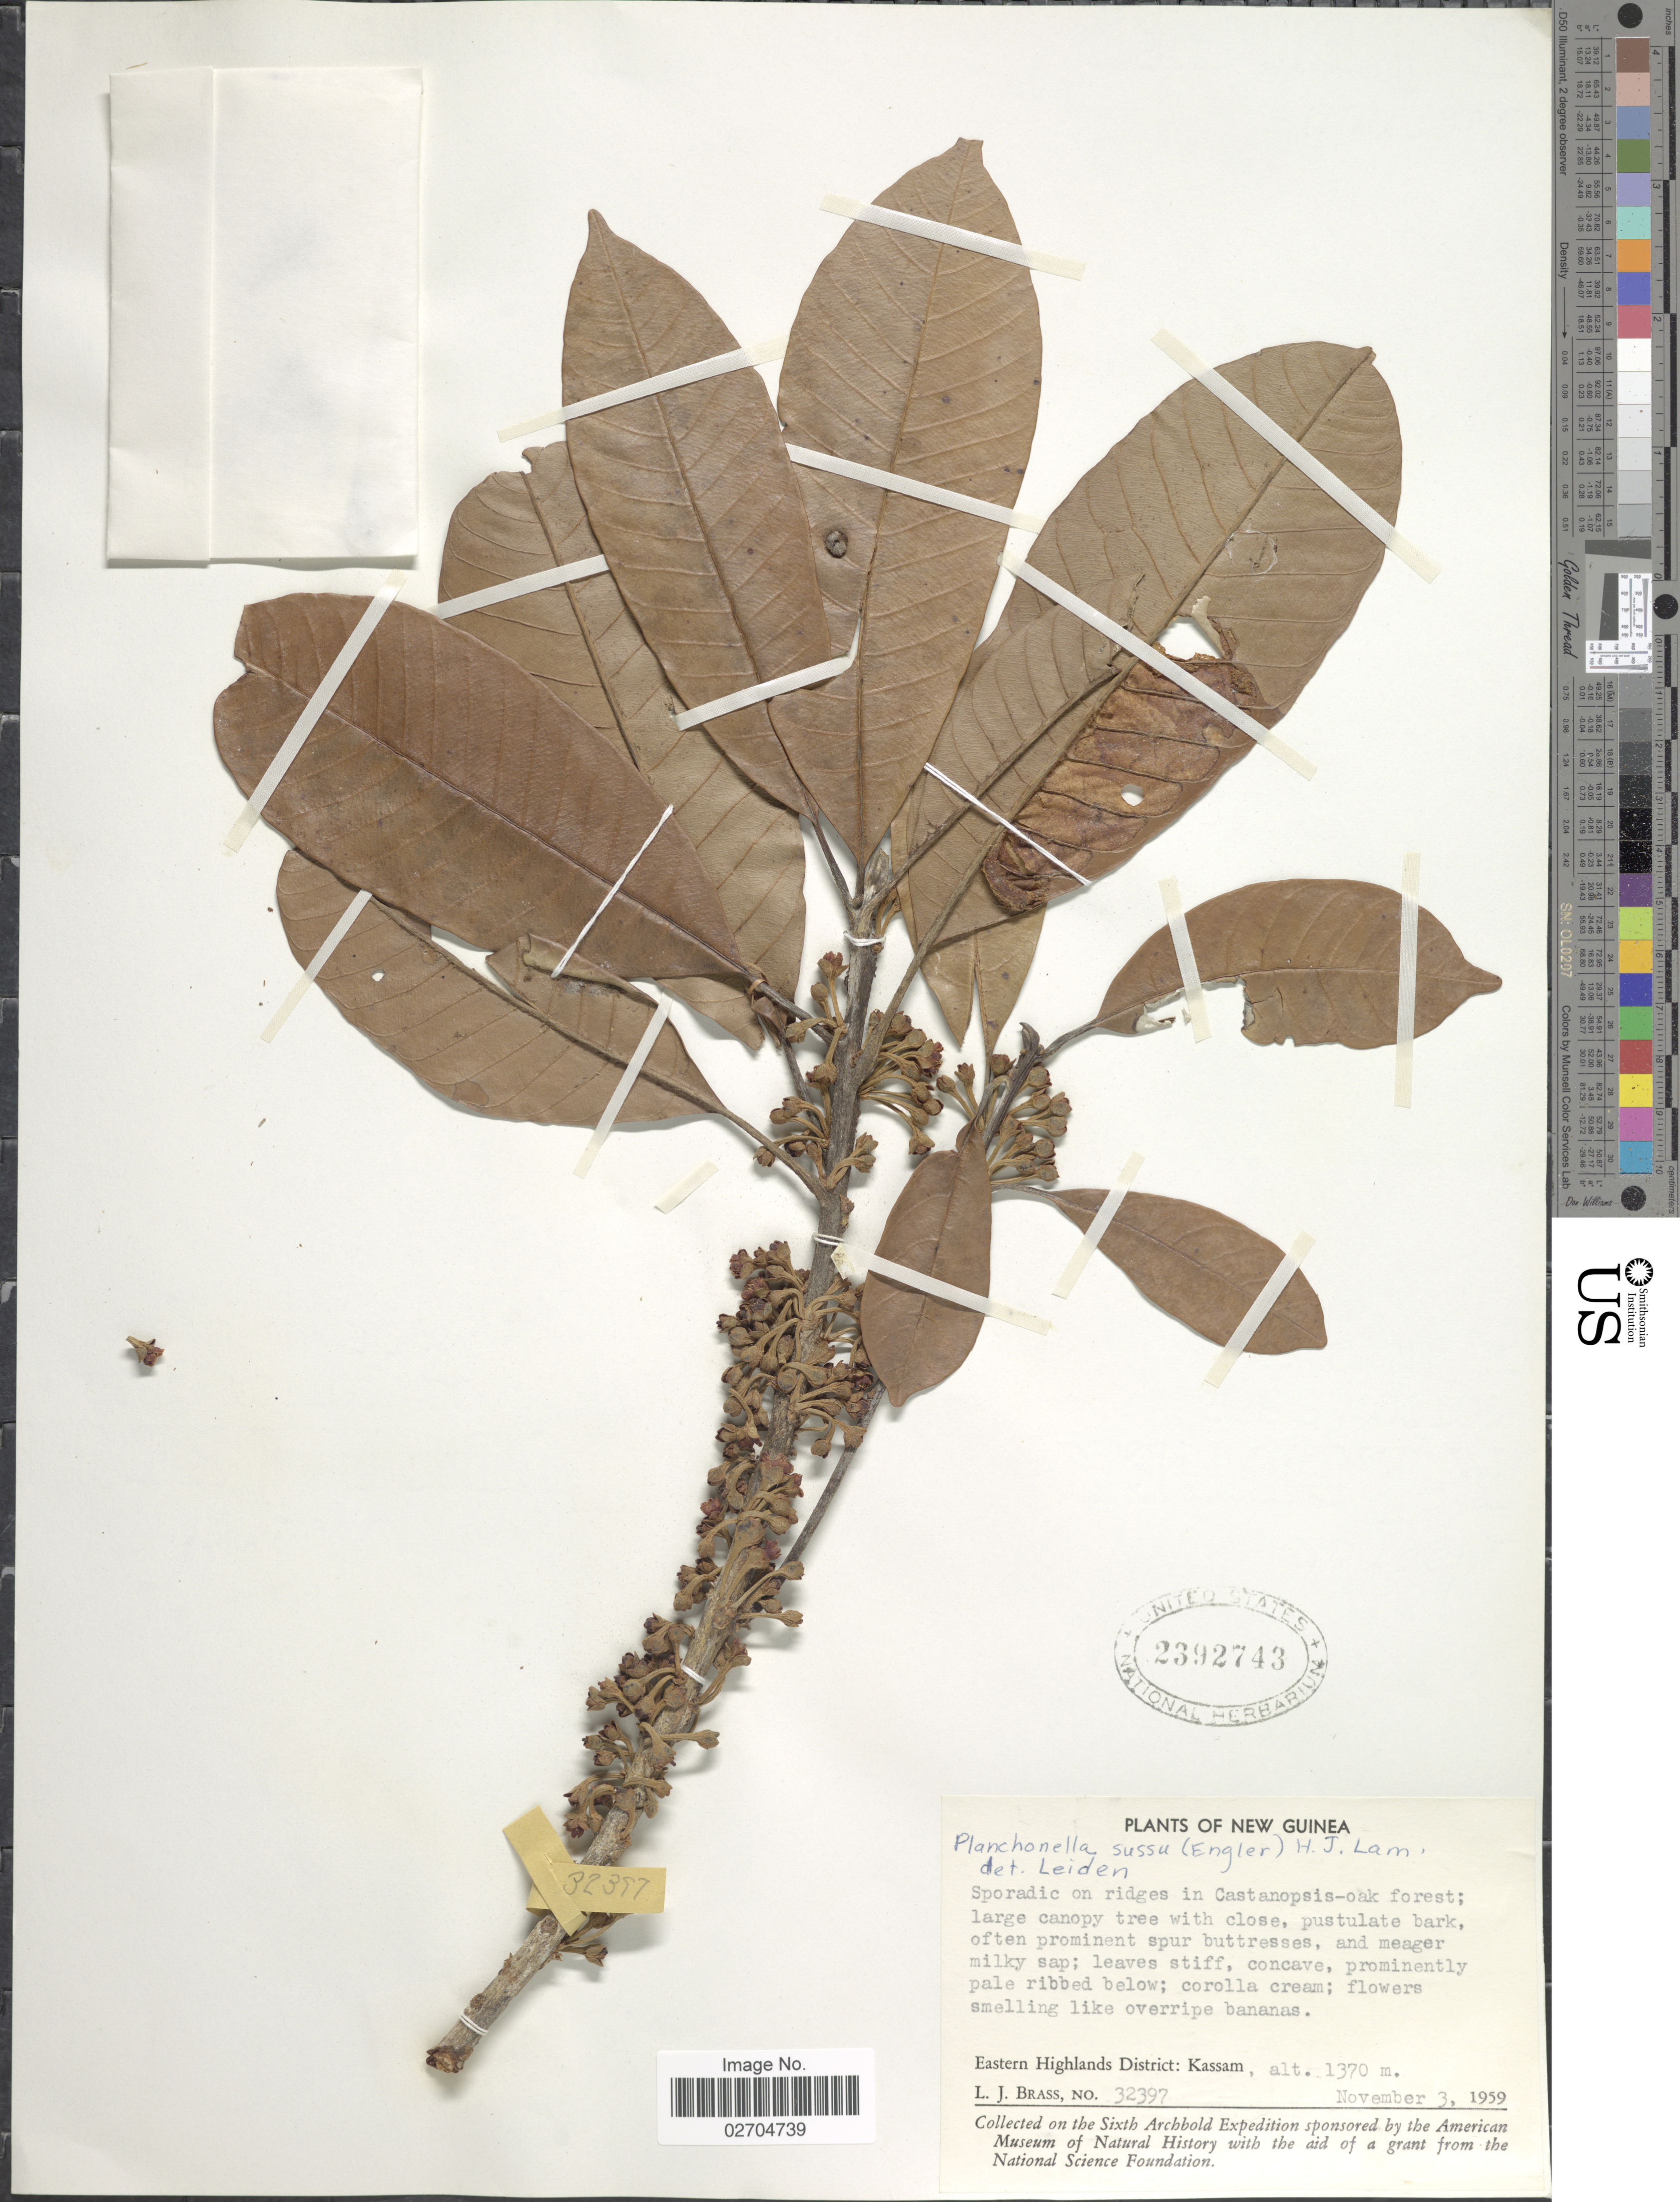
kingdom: Plantae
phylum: Tracheophyta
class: Magnoliopsida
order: Ericales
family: Sapotaceae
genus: Planchonella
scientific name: Planchonella sussu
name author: (Engl.) H.J. Lam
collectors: L. J. Brass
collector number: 32397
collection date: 1959-11-03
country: Papua New Guinea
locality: New Guinea. Eastern Highlands District: Kassam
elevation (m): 1370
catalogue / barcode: US 2392743